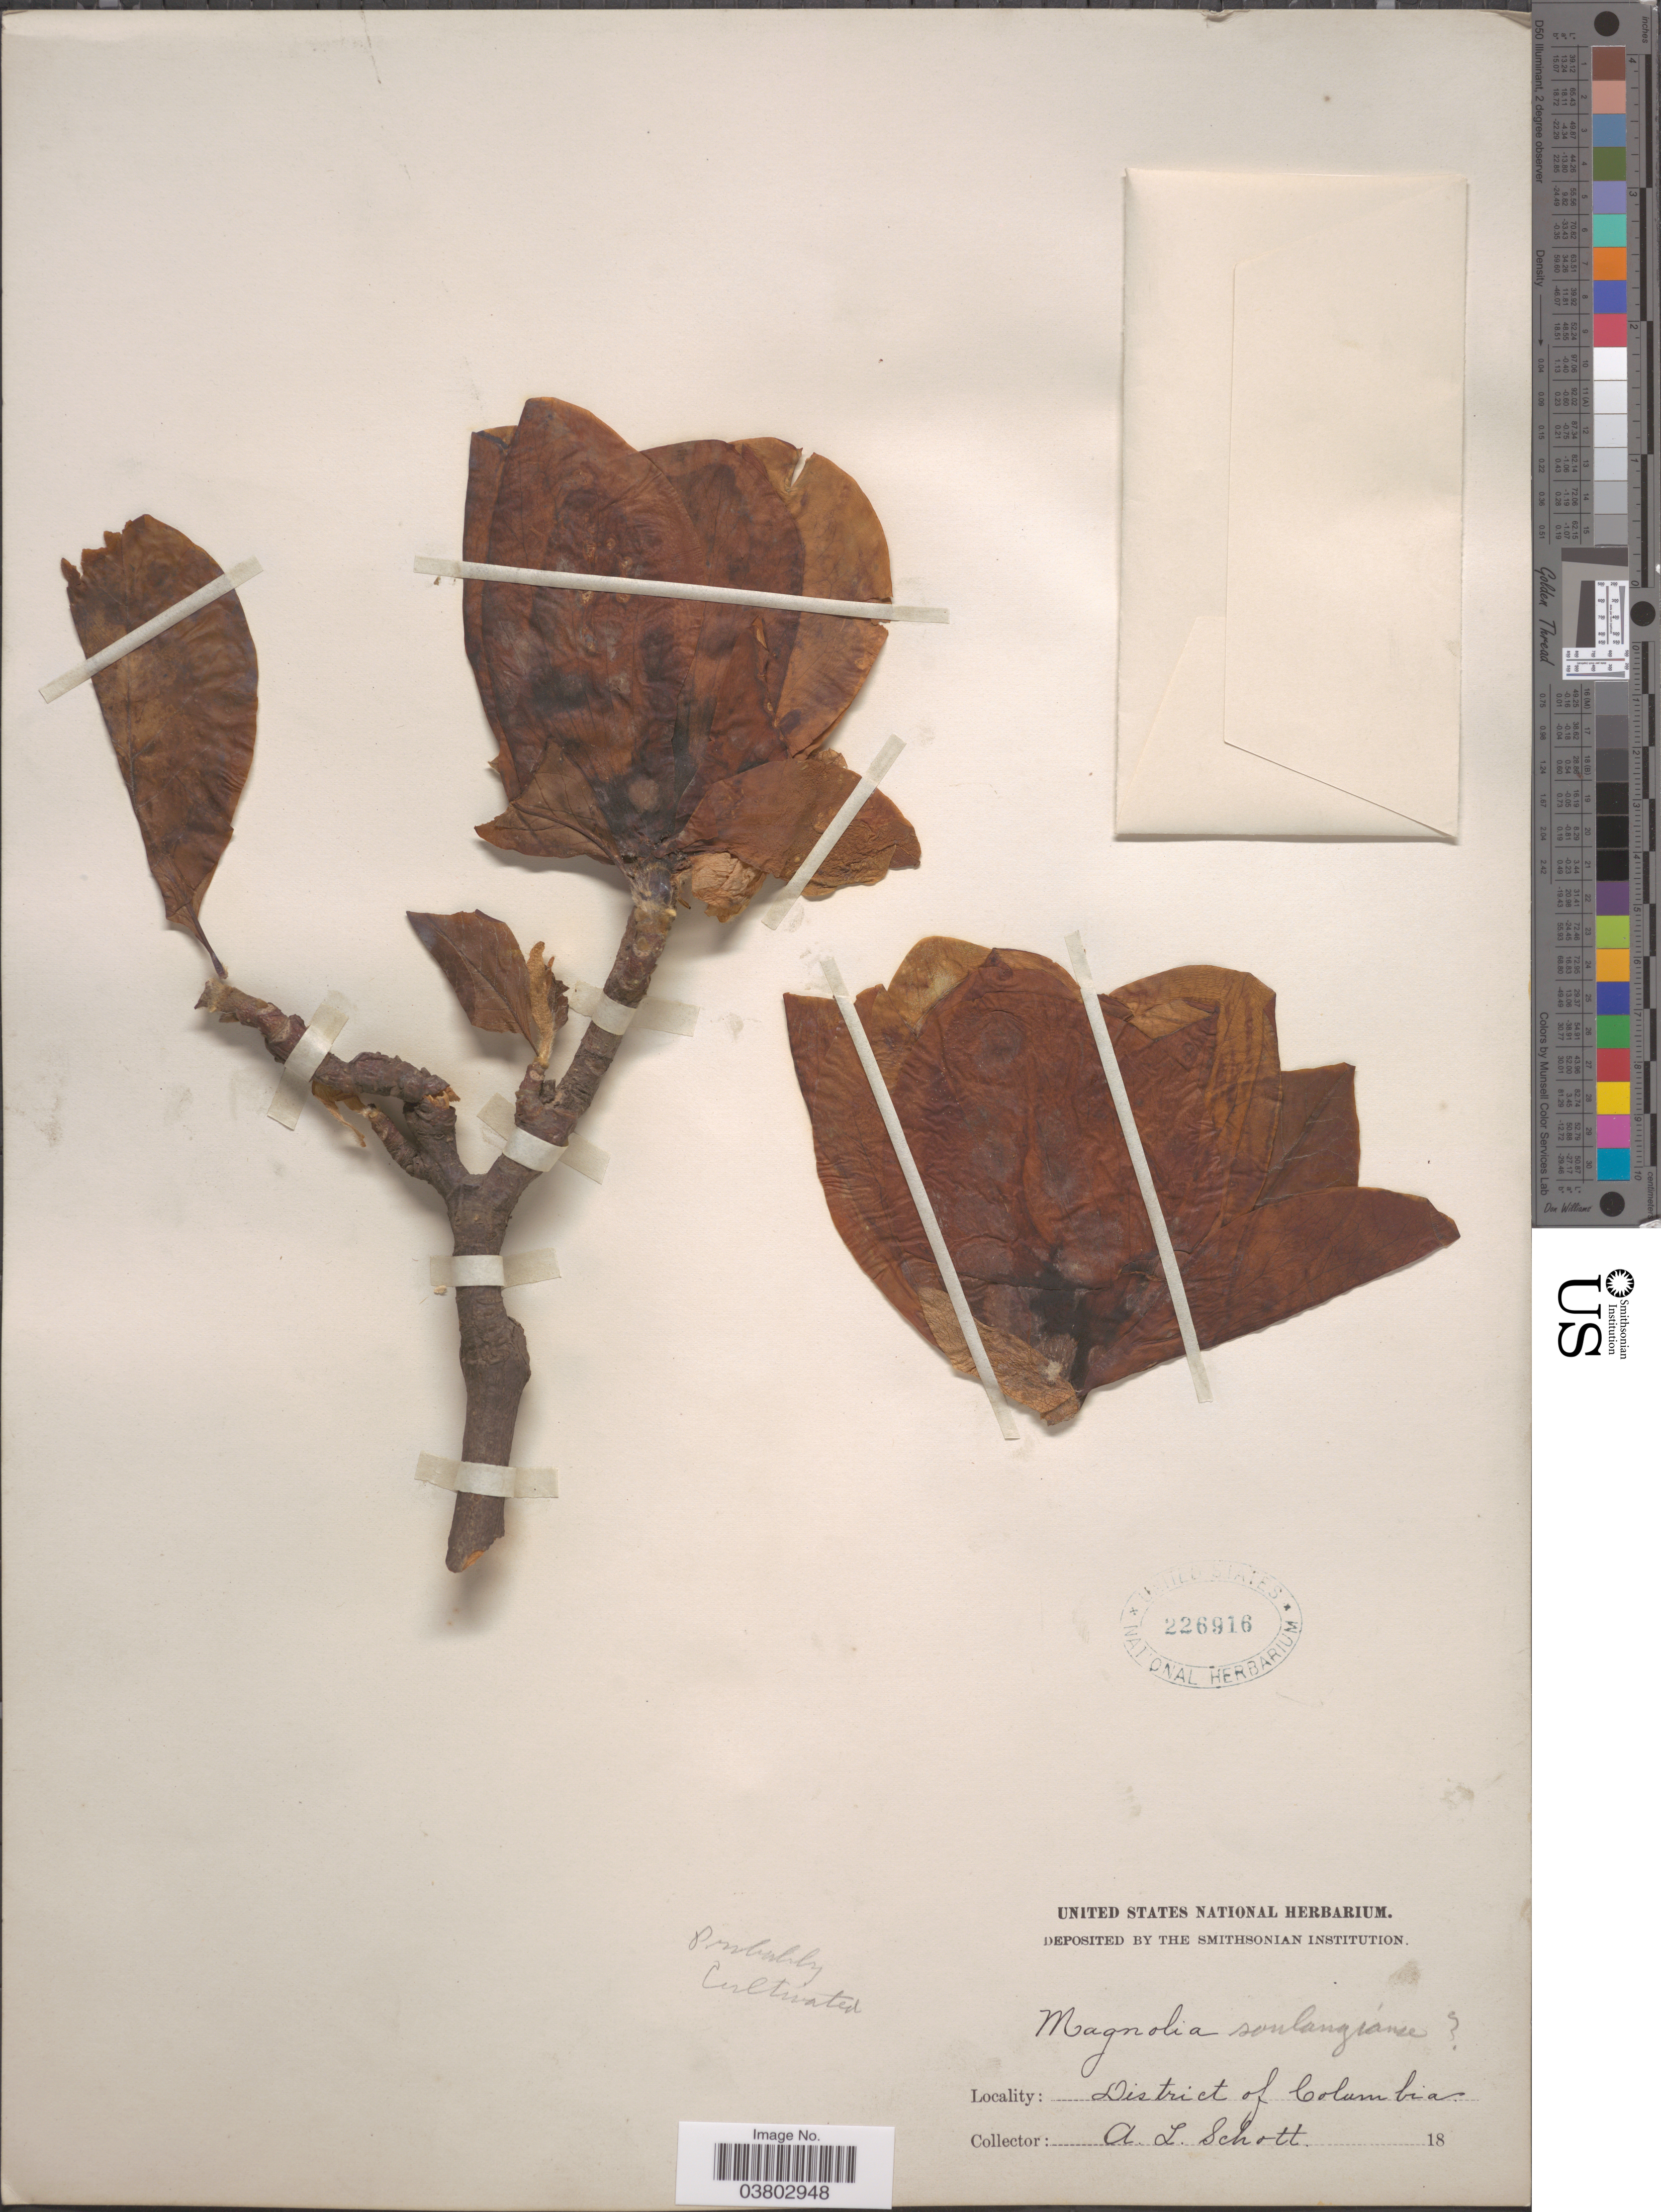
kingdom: Plantae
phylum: Tracheophyta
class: Magnoliopsida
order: Magnoliales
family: Magnoliaceae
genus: Magnolia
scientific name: Magnolia x soulangeana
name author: Soul.-Bod.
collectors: A. L. Schott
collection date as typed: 18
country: United States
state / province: District of Columbia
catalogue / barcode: US 226916